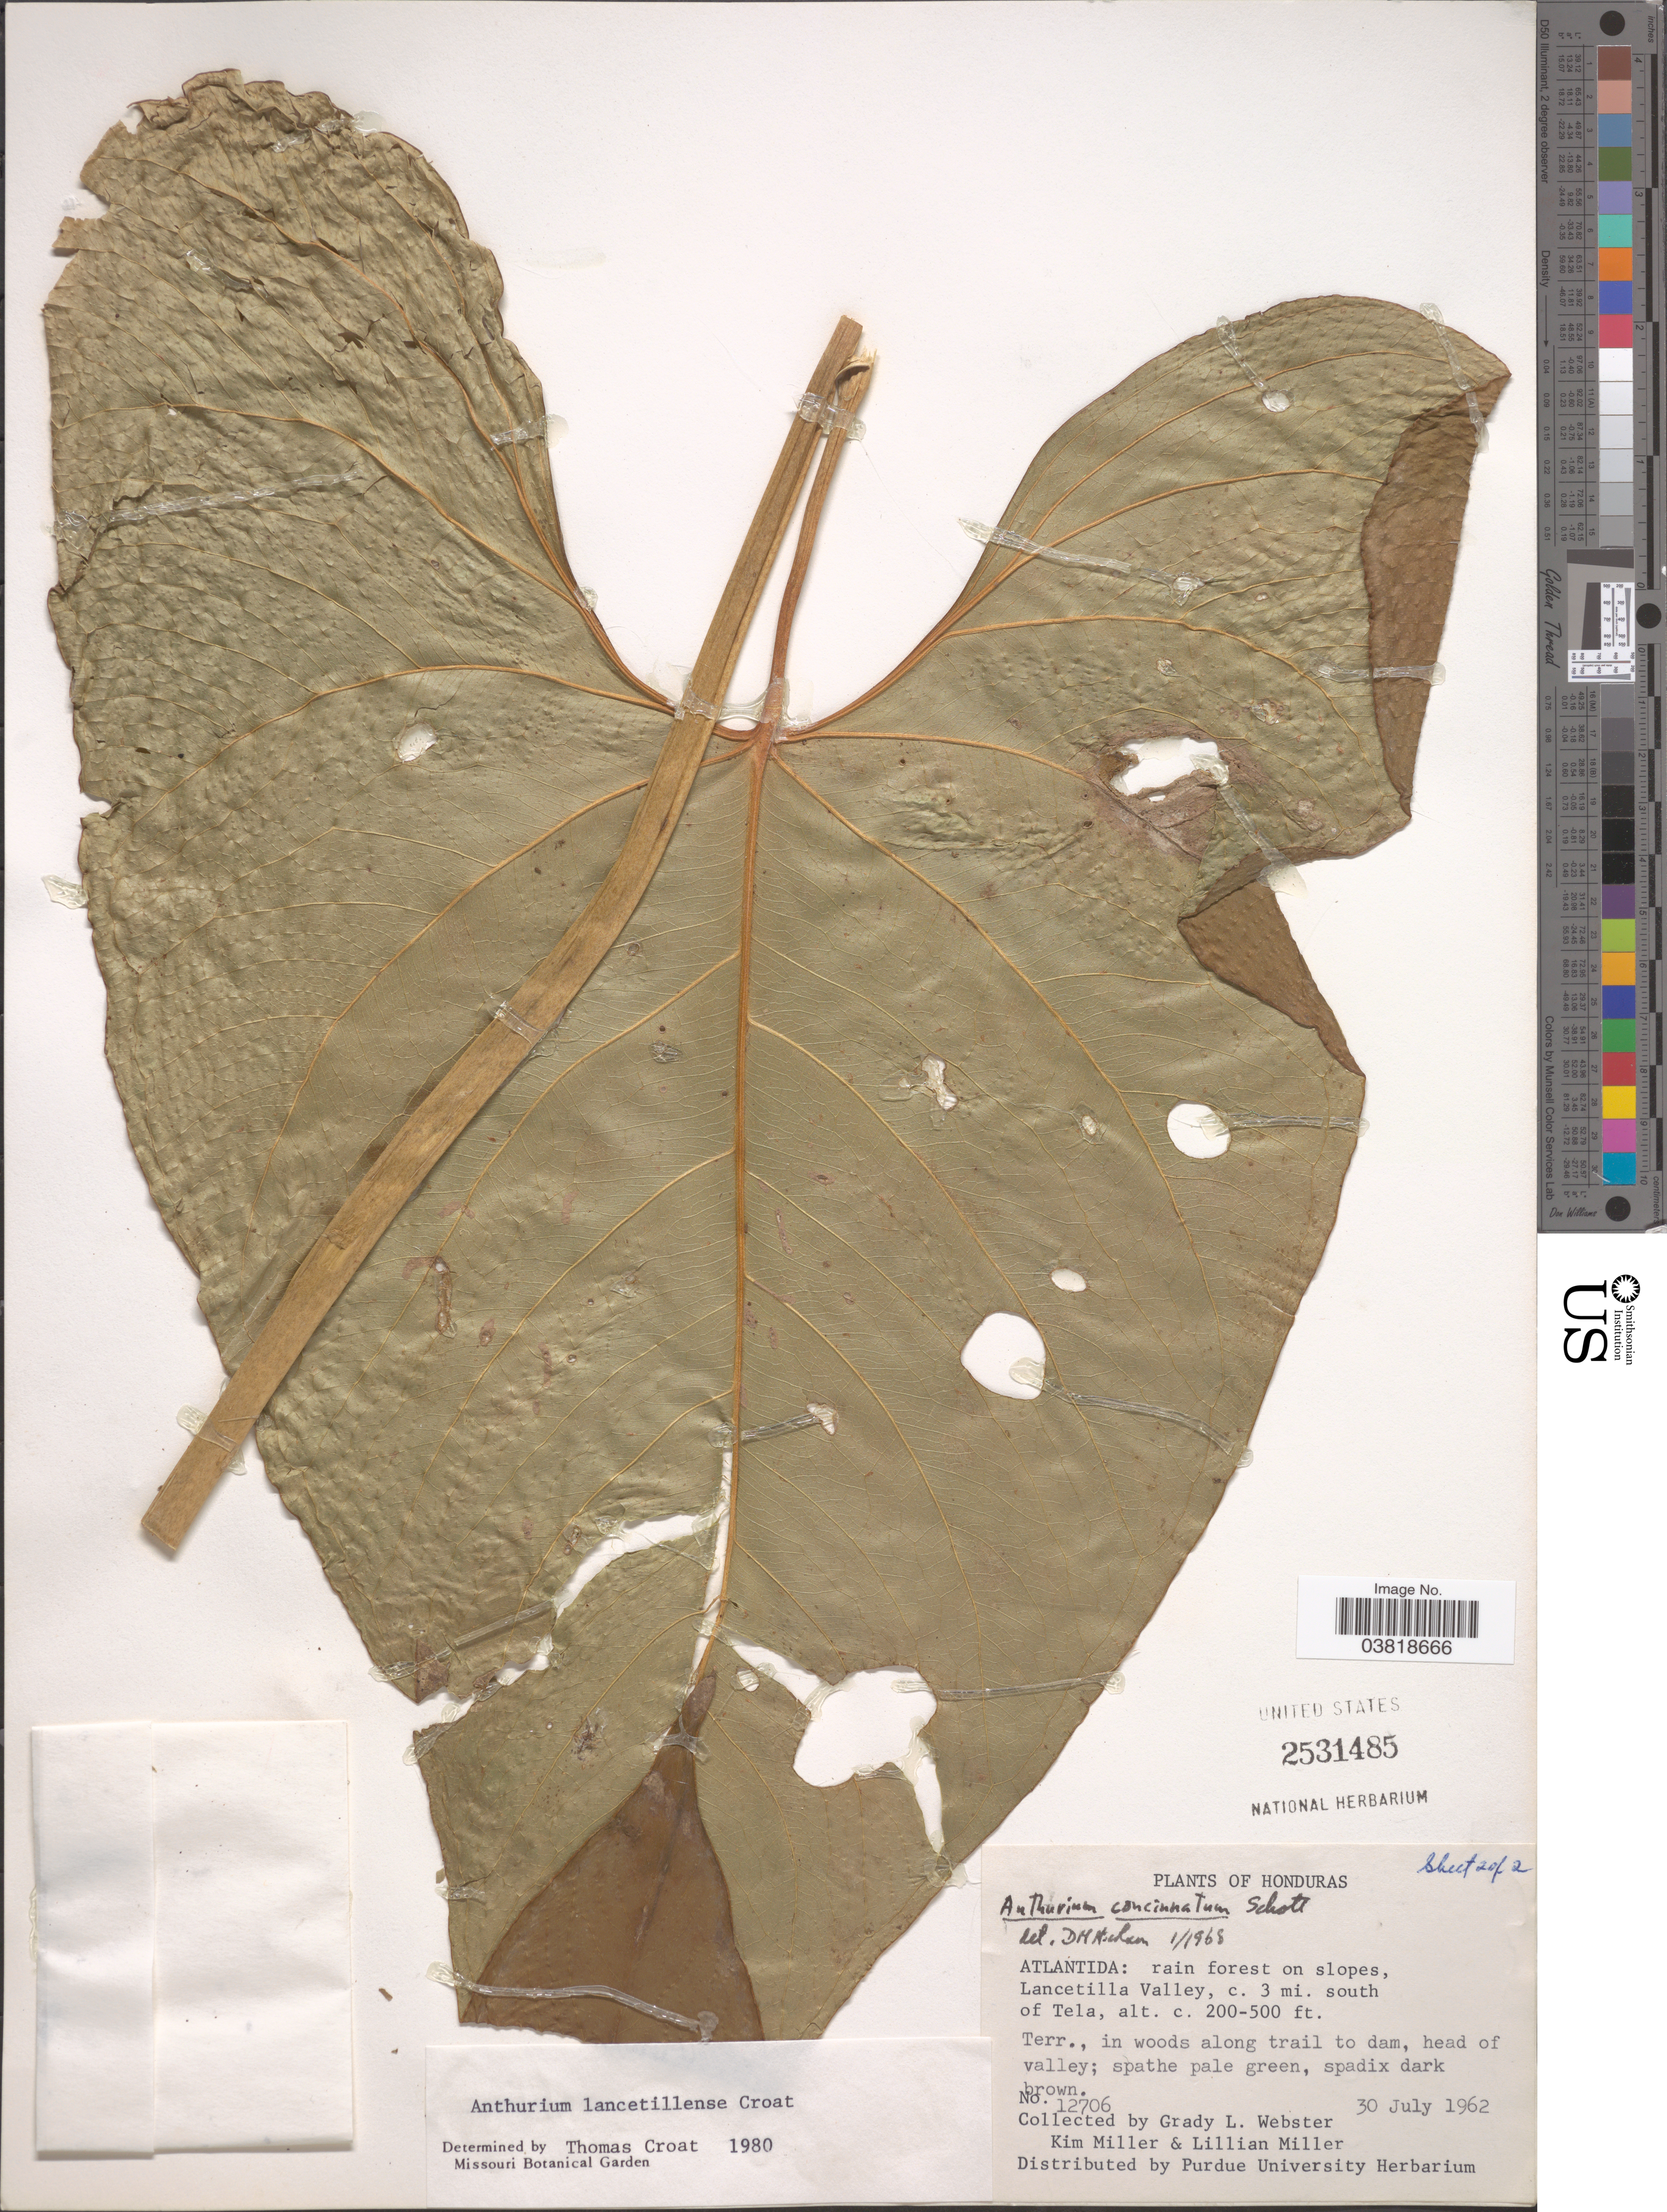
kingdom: Plantae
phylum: Tracheophyta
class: Liliopsida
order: Alismatales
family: Araceae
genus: Anthurium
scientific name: Anthurium lancetillense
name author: Croat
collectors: G. L. Webster, K. Miller & L. Miller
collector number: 12706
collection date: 1962-07-30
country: Honduras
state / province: Atlantida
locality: Rain forest on slopes, Lancetilla Valley, c. 3 mi. south of Tela, Terr., in woods along trail to dam, head of valley.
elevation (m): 61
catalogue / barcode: US 2531485